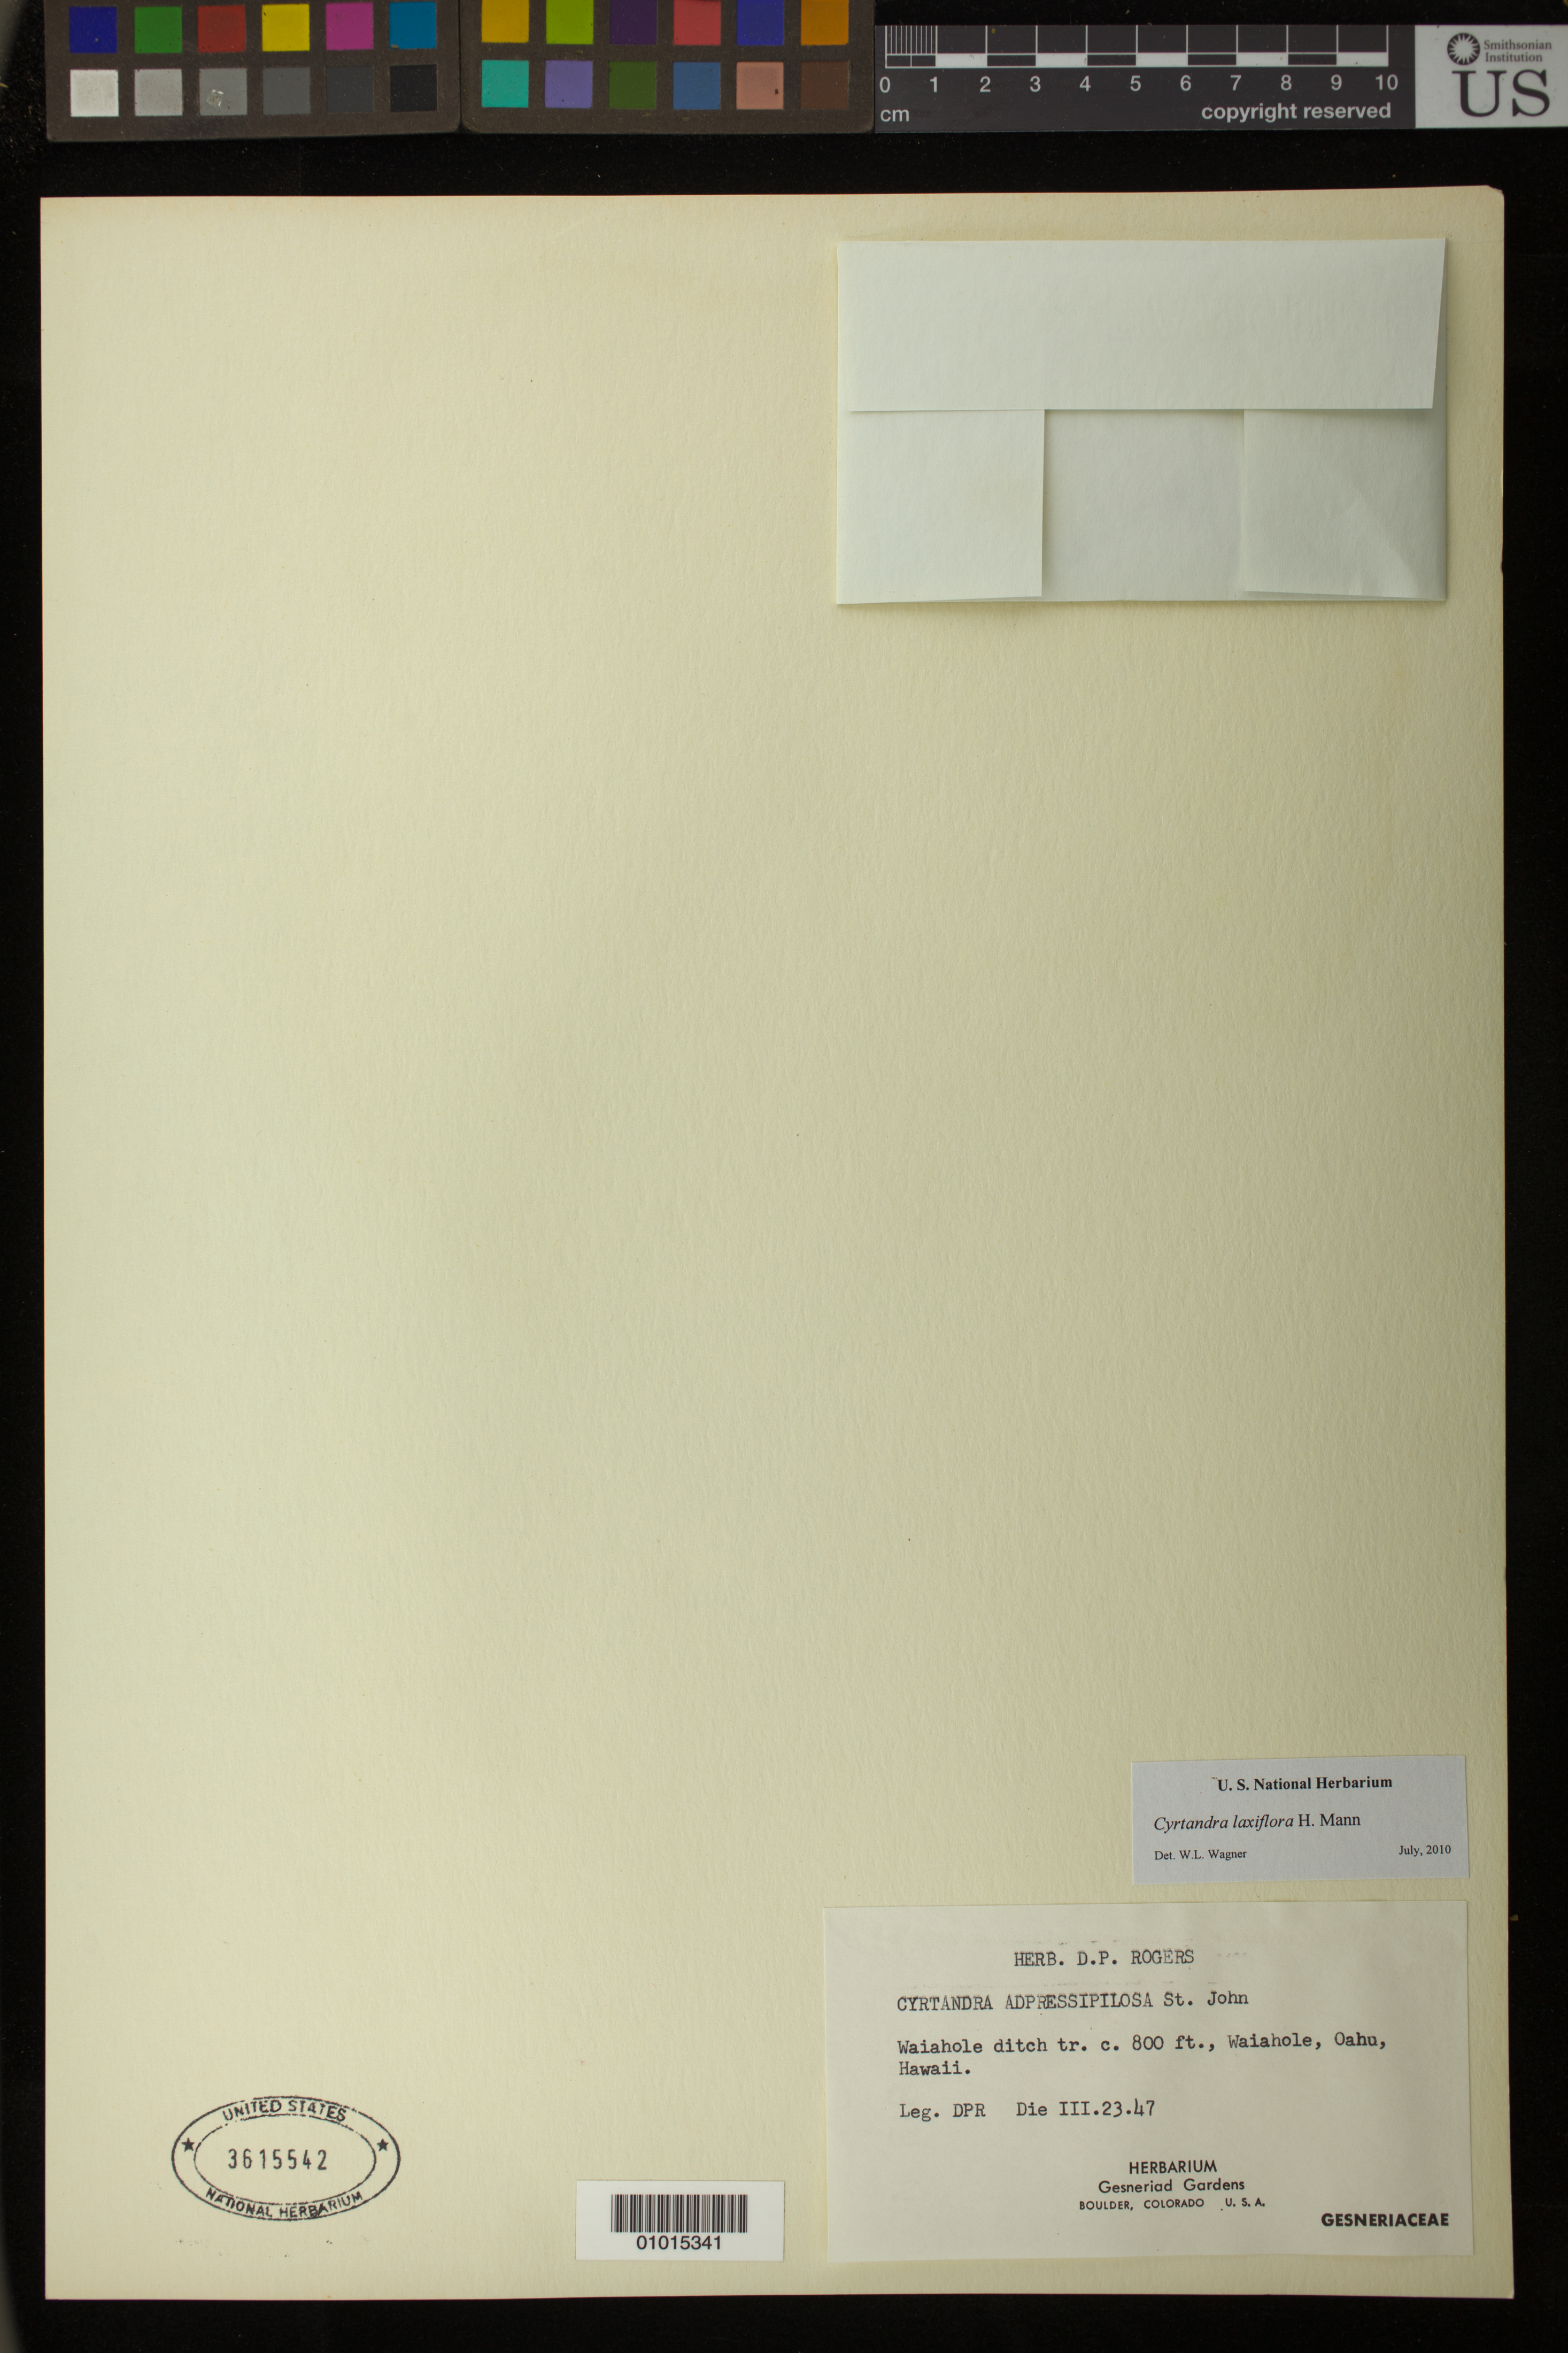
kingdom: Plantae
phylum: Tracheophyta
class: Magnoliopsida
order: Lamiales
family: Gesneriaceae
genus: Cyrtandra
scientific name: Cyrtandra laxiflora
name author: H. Mann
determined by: Wagner, W. L., (BOT), Smithsonian Institution - National Museum of Natural History (UNITED STATES)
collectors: D. Rogers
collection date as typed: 23 Mar 1947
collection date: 1947-03-23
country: United States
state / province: Hawaii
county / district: Honolulu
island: Oahu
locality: Waiahole ditch trail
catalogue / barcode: US 3615542